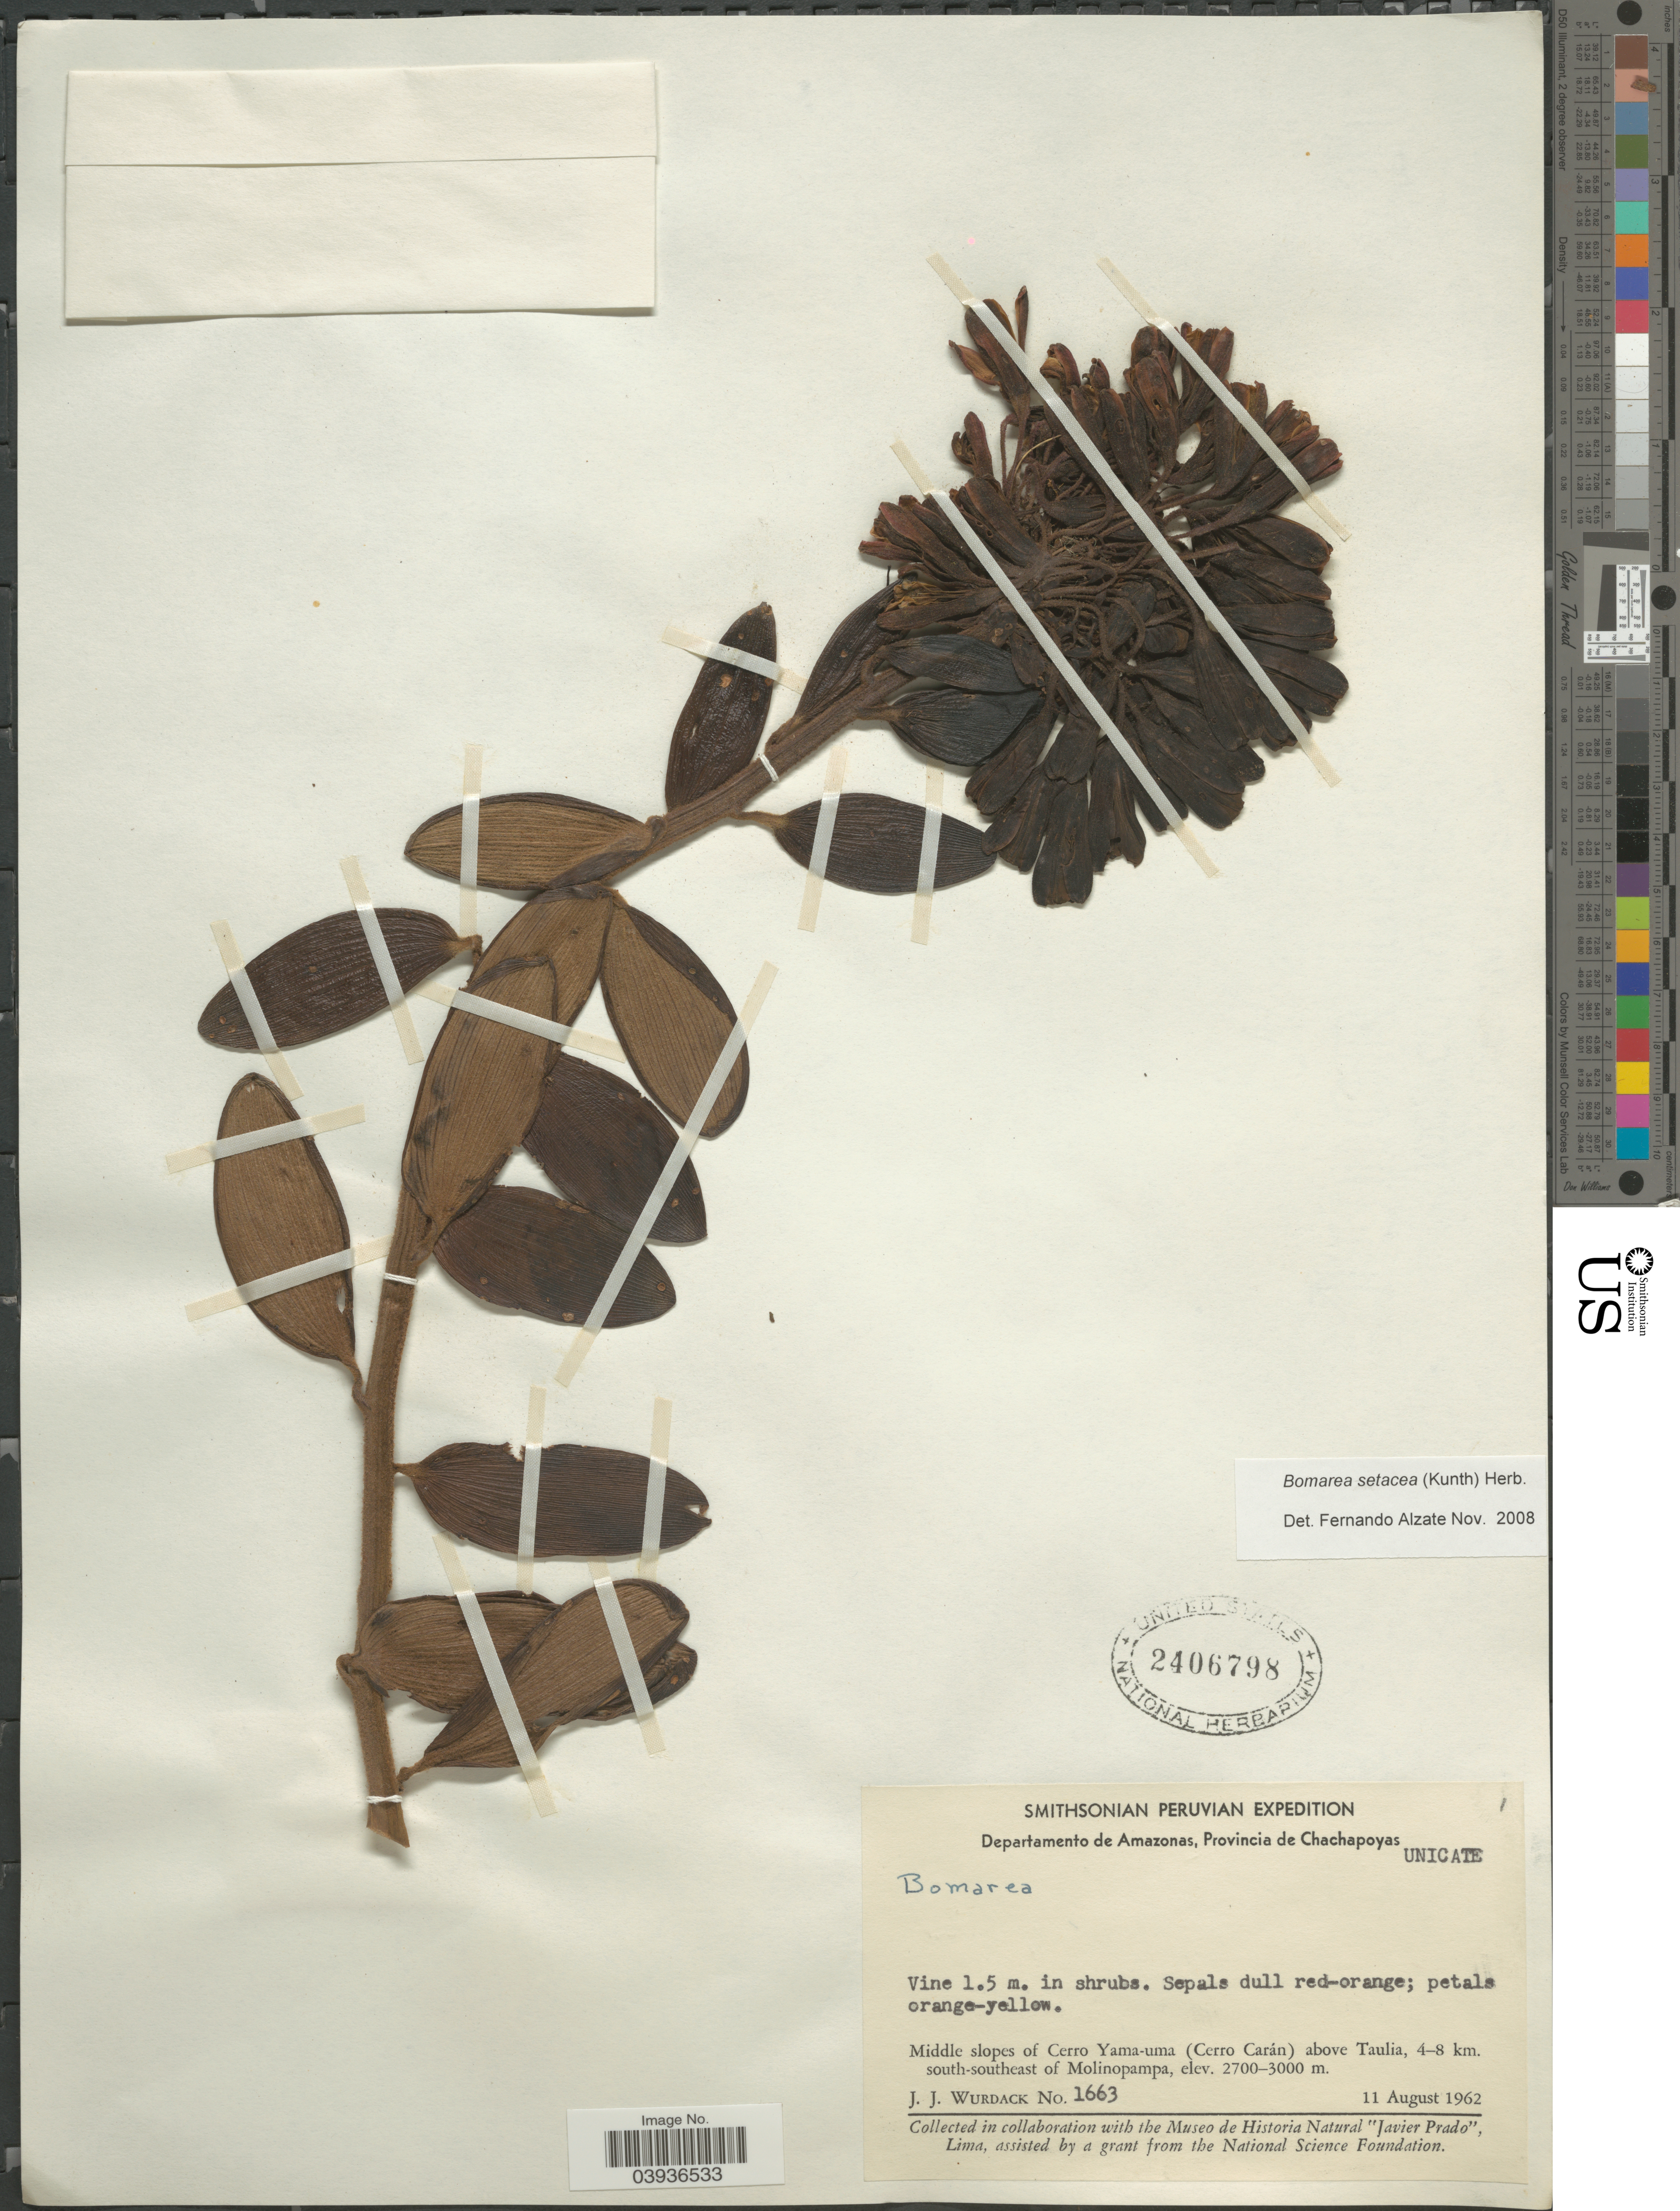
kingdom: Plantae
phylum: Tracheophyta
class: Liliopsida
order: Liliales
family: Alstroemeriaceae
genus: Bomarea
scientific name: Bomarea setacea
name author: (Ruiz & Pav.) Herb.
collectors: J. J. Wurdack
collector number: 1663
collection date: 1962-08-11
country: Peru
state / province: Amazonas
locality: Departamento de Amazonas, Provincia de Chachapoyas. Middle slopes of Cerro Yama-uma (Cerro Carán) above Taulia, 4-8 km. south-southeast of Molinopampa.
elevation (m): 2700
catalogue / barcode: US 2406798